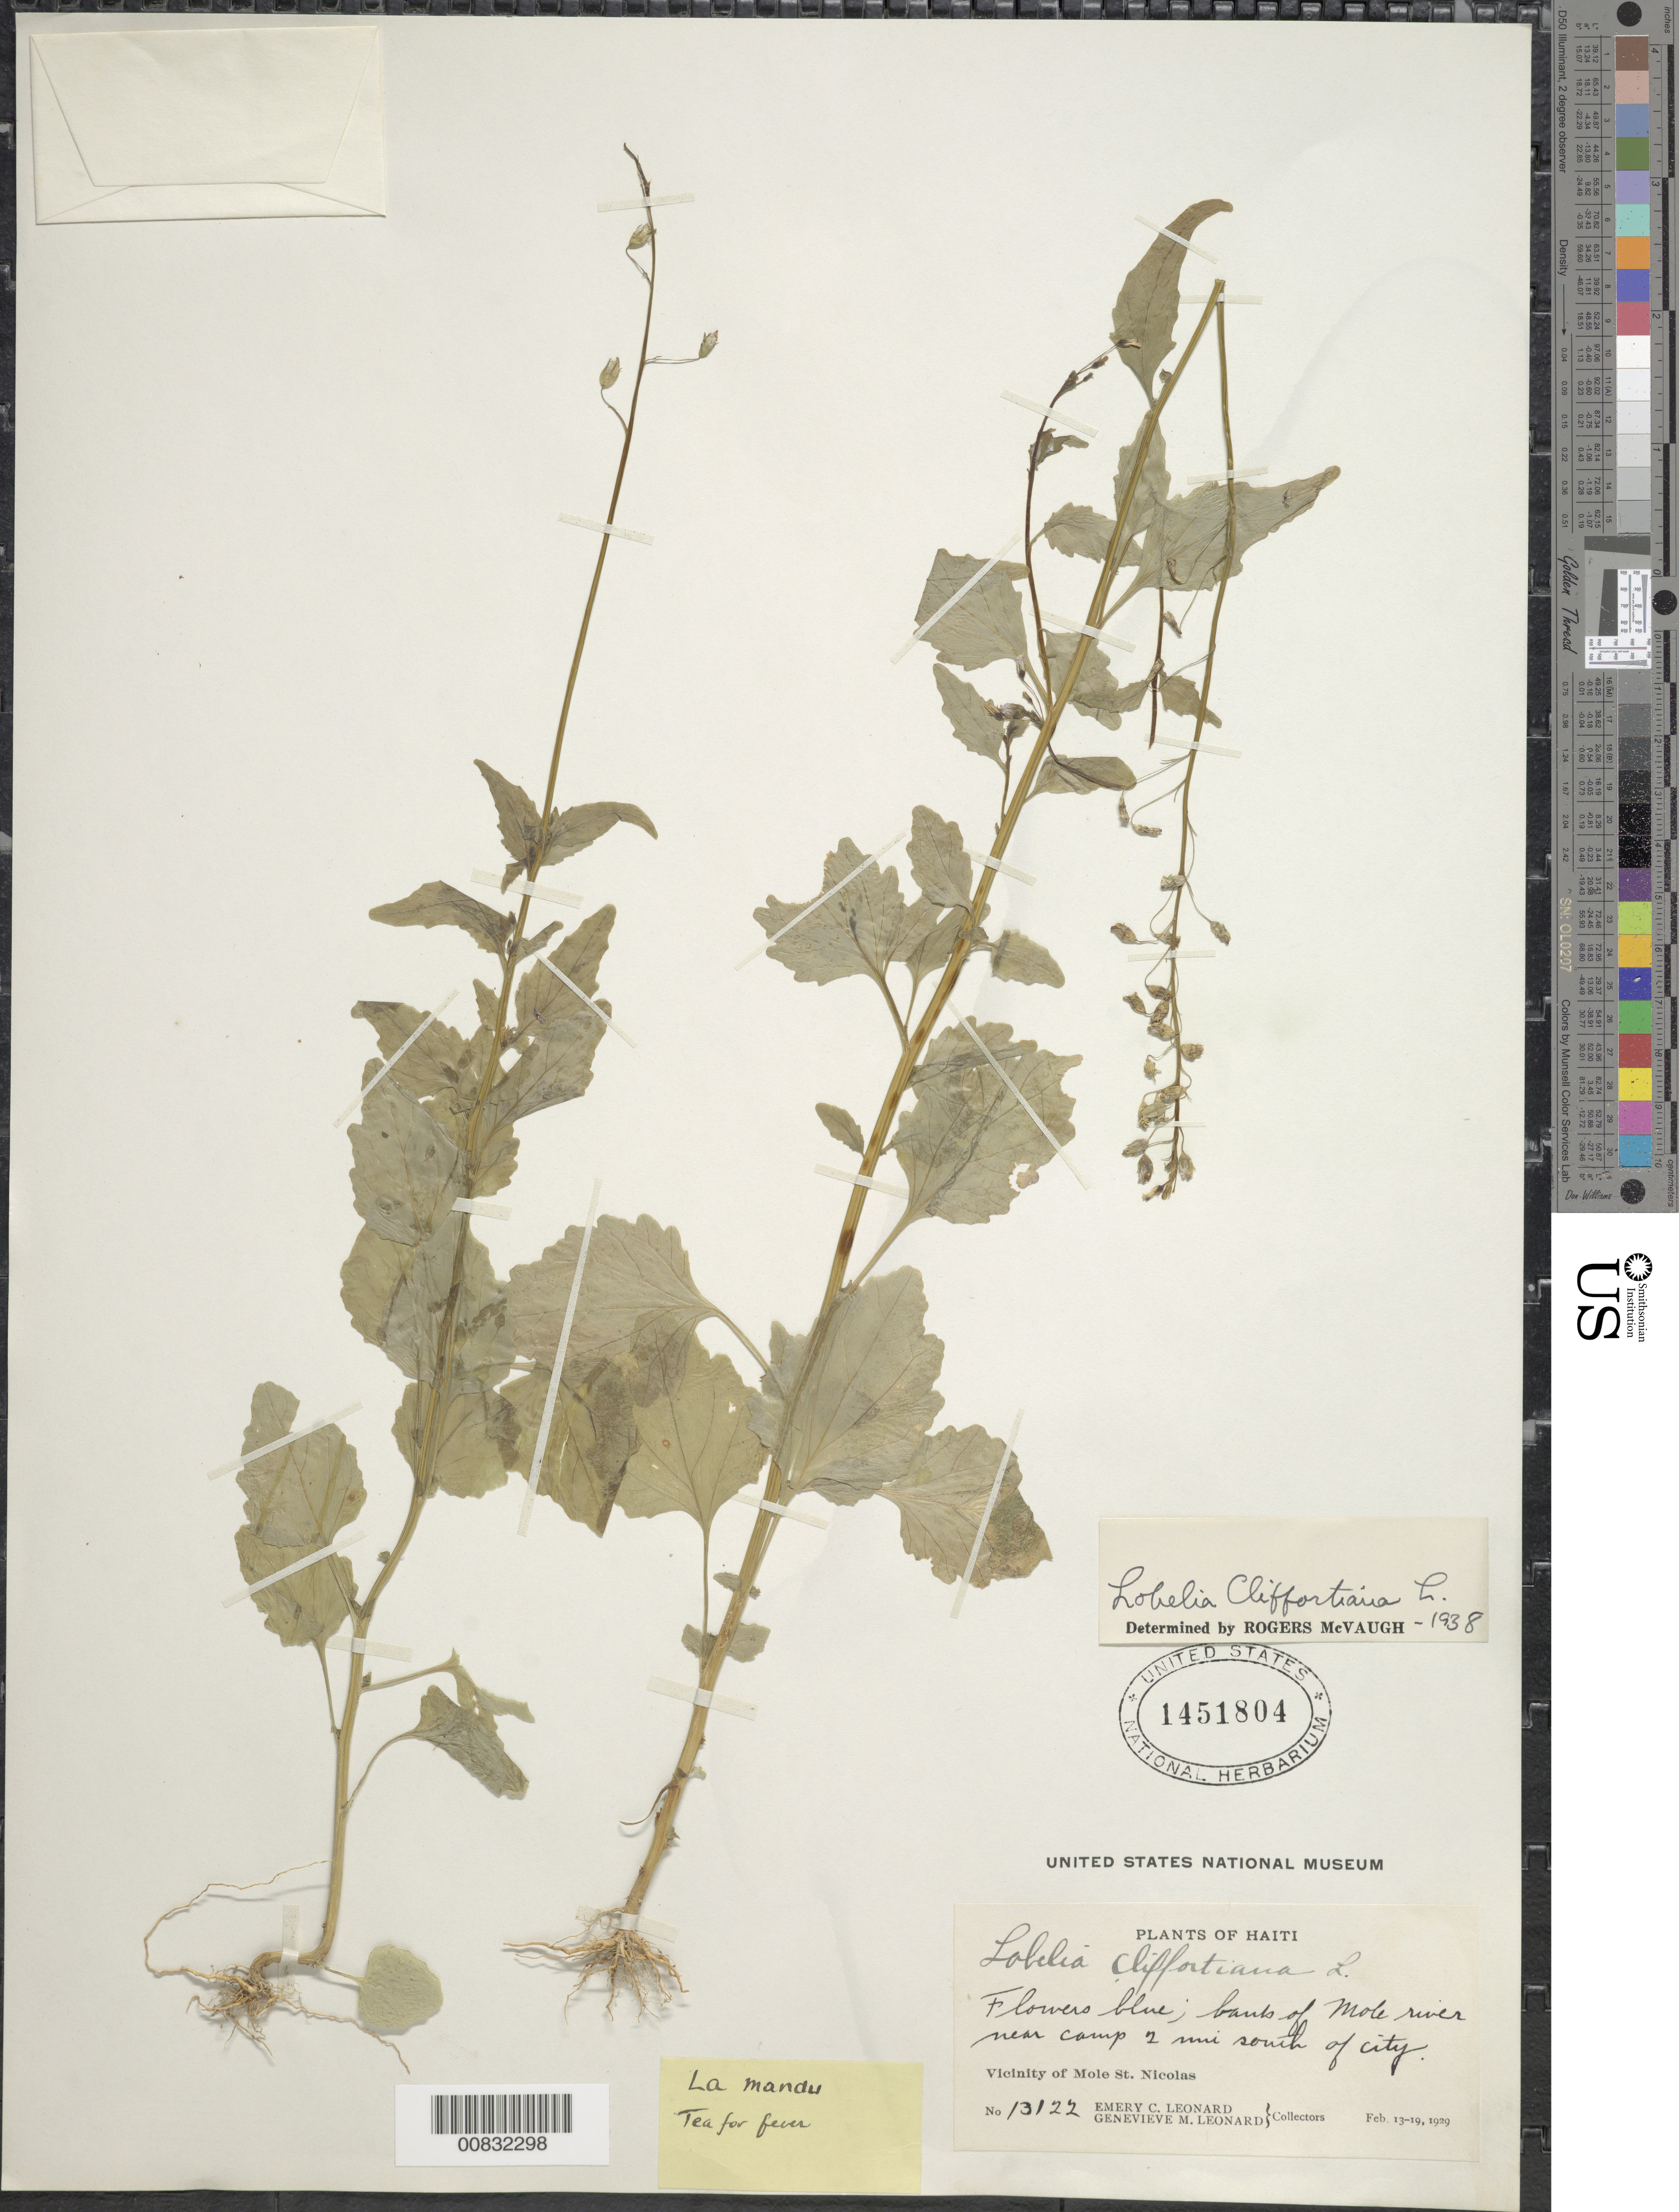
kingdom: Plantae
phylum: Tracheophyta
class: Magnoliopsida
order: Asterales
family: Campanulaceae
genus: Lobelia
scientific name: Lobelia cliffortiana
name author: L.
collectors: E. C. Leonard & G. M. Leonard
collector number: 13122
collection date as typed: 13 Feb 1929 to 19 Feb 1929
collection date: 1929-02-13/1929-02-19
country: Haiti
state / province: Nord-Ouest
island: Hispaniola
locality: Vicinity of Mole St. Nicolas, Mole River near camp 2 miles S of city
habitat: River banks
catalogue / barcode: US 1451804